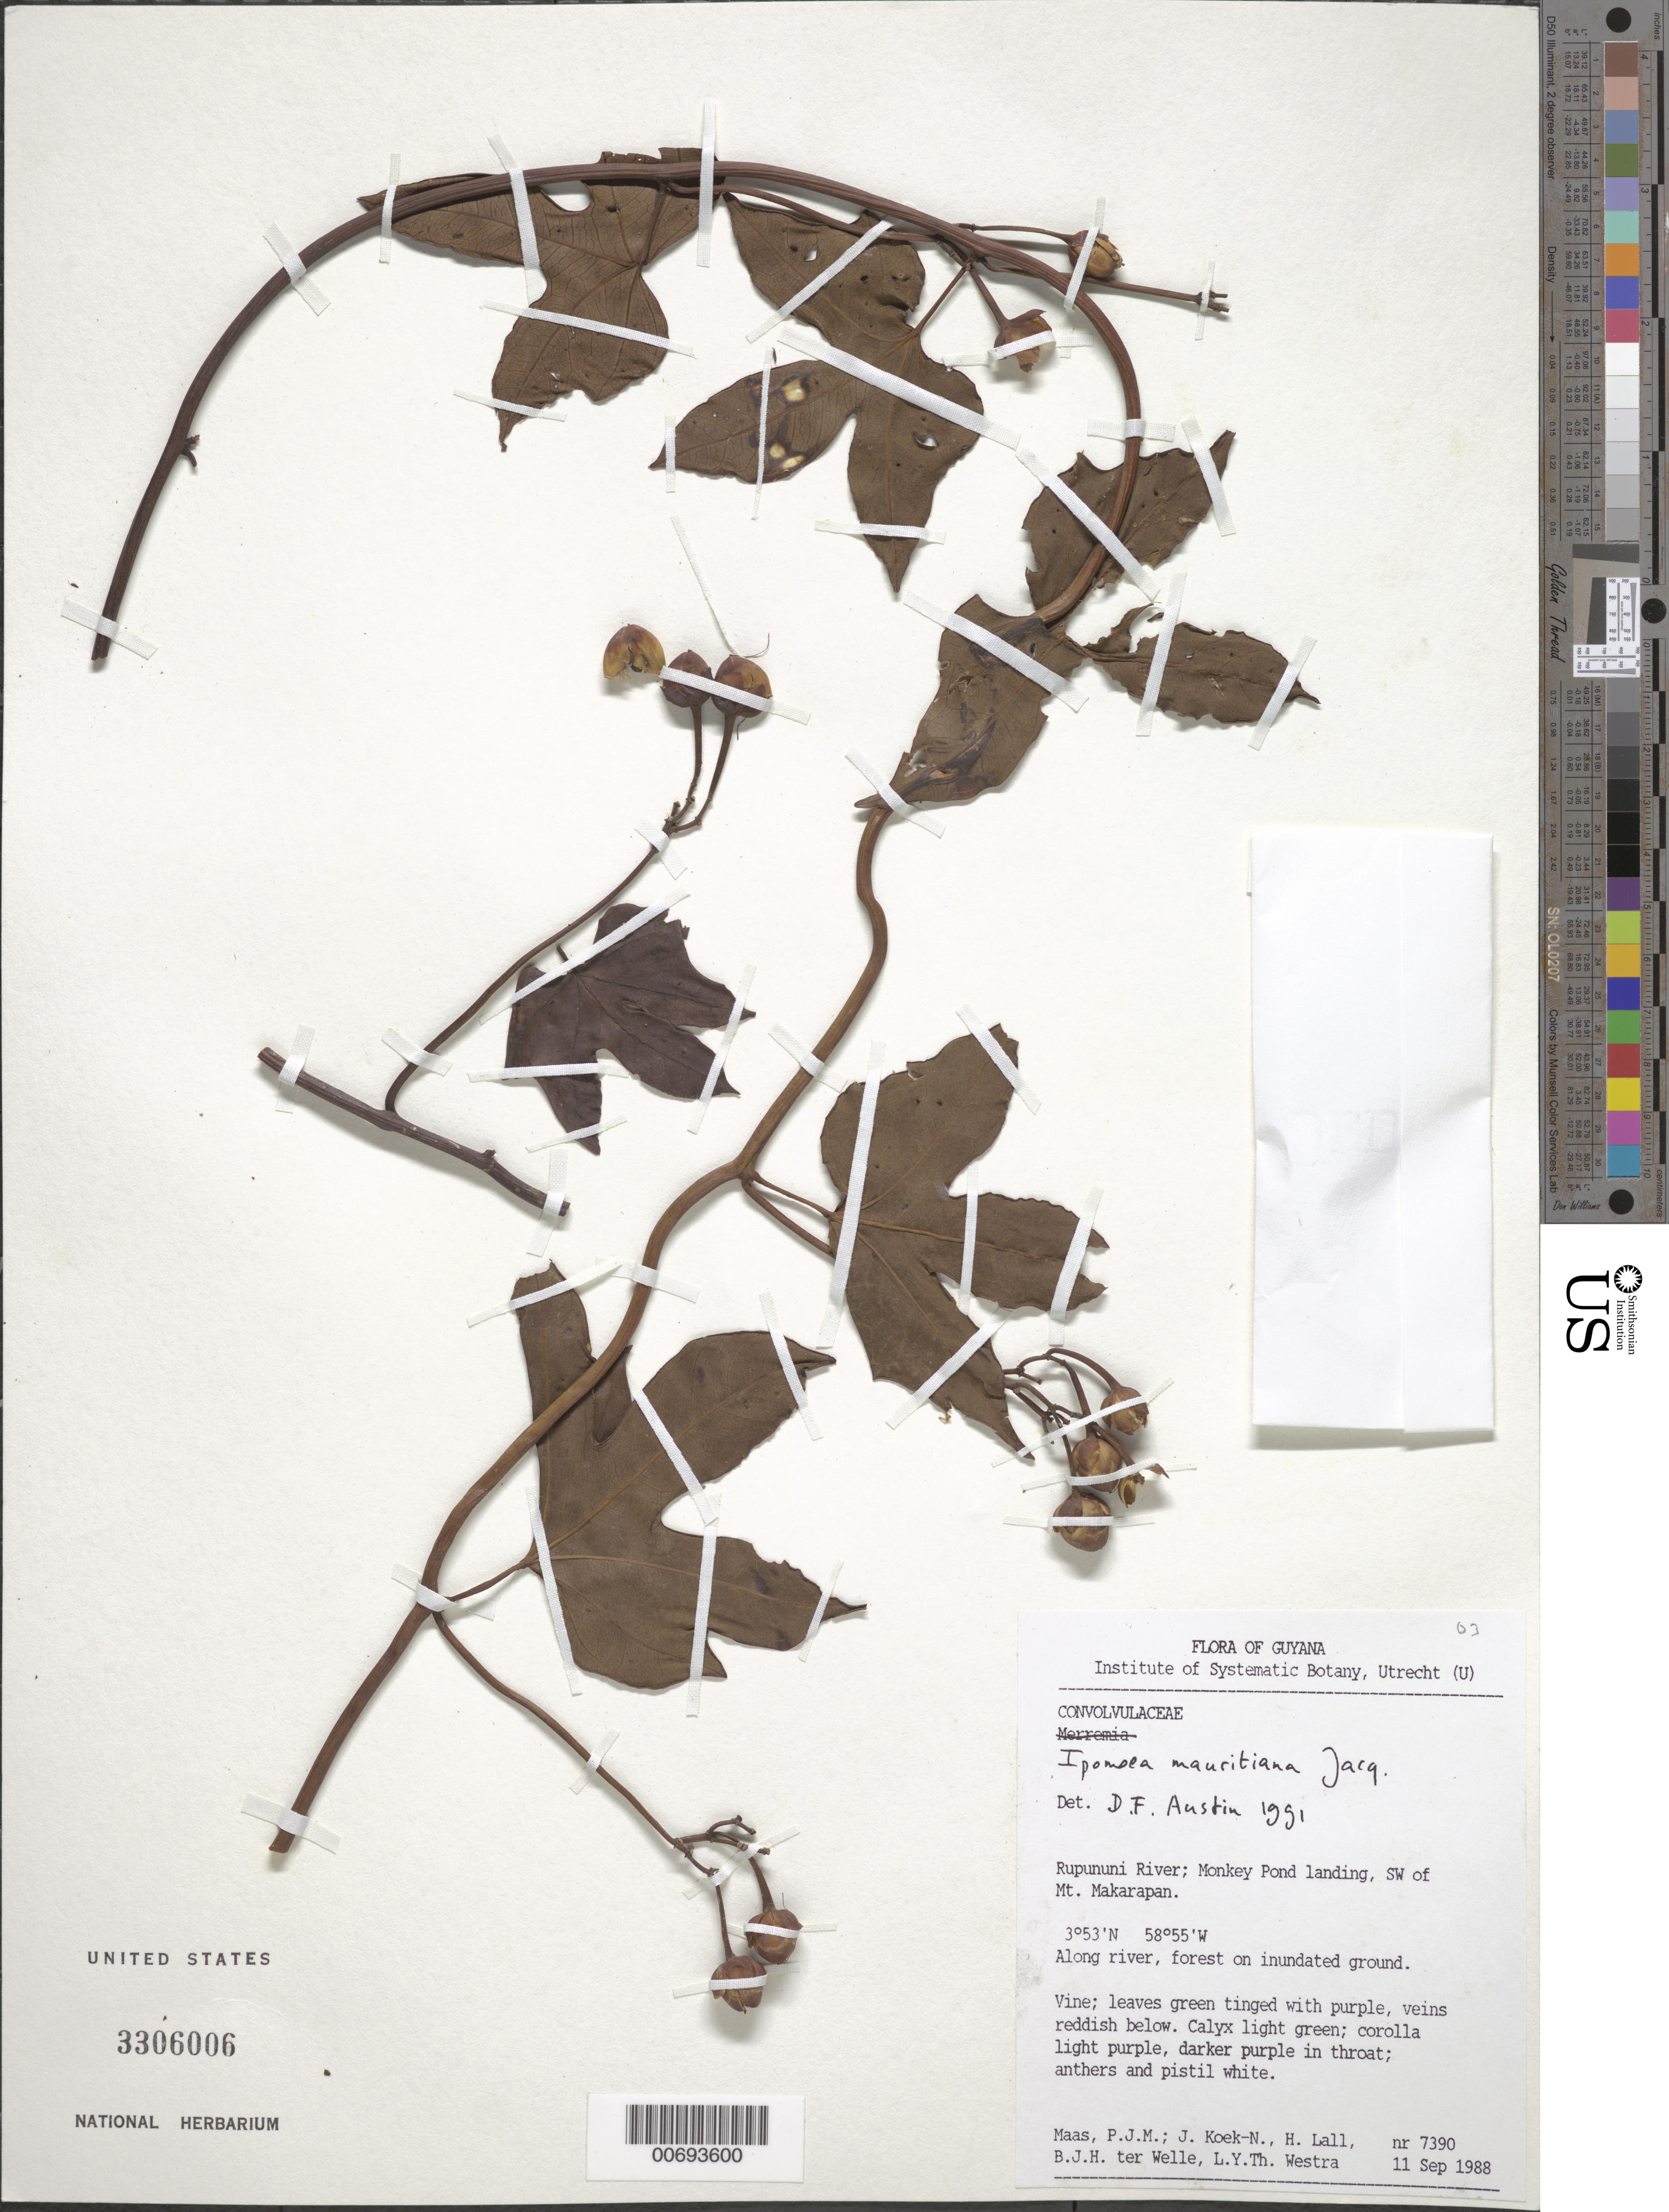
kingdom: Plantae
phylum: Tracheophyta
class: Magnoliopsida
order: Solanales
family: Convolvulaceae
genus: Ipomoea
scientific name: Ipomoea mauritiana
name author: Jacq.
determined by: Austin, D. F.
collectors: P. Maas, J. Koek-Noorman, H. Lall, B. Welle & L. Y. T. Westra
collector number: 7390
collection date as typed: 11-Sep-88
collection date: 1988-09-11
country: Guyana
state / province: U. Takutu-U. Essequibo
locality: Rupununi River, Monkey Pond landing, SW of Mt. Makarapan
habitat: Along river, forest on inundated ground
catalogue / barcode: US 3306006